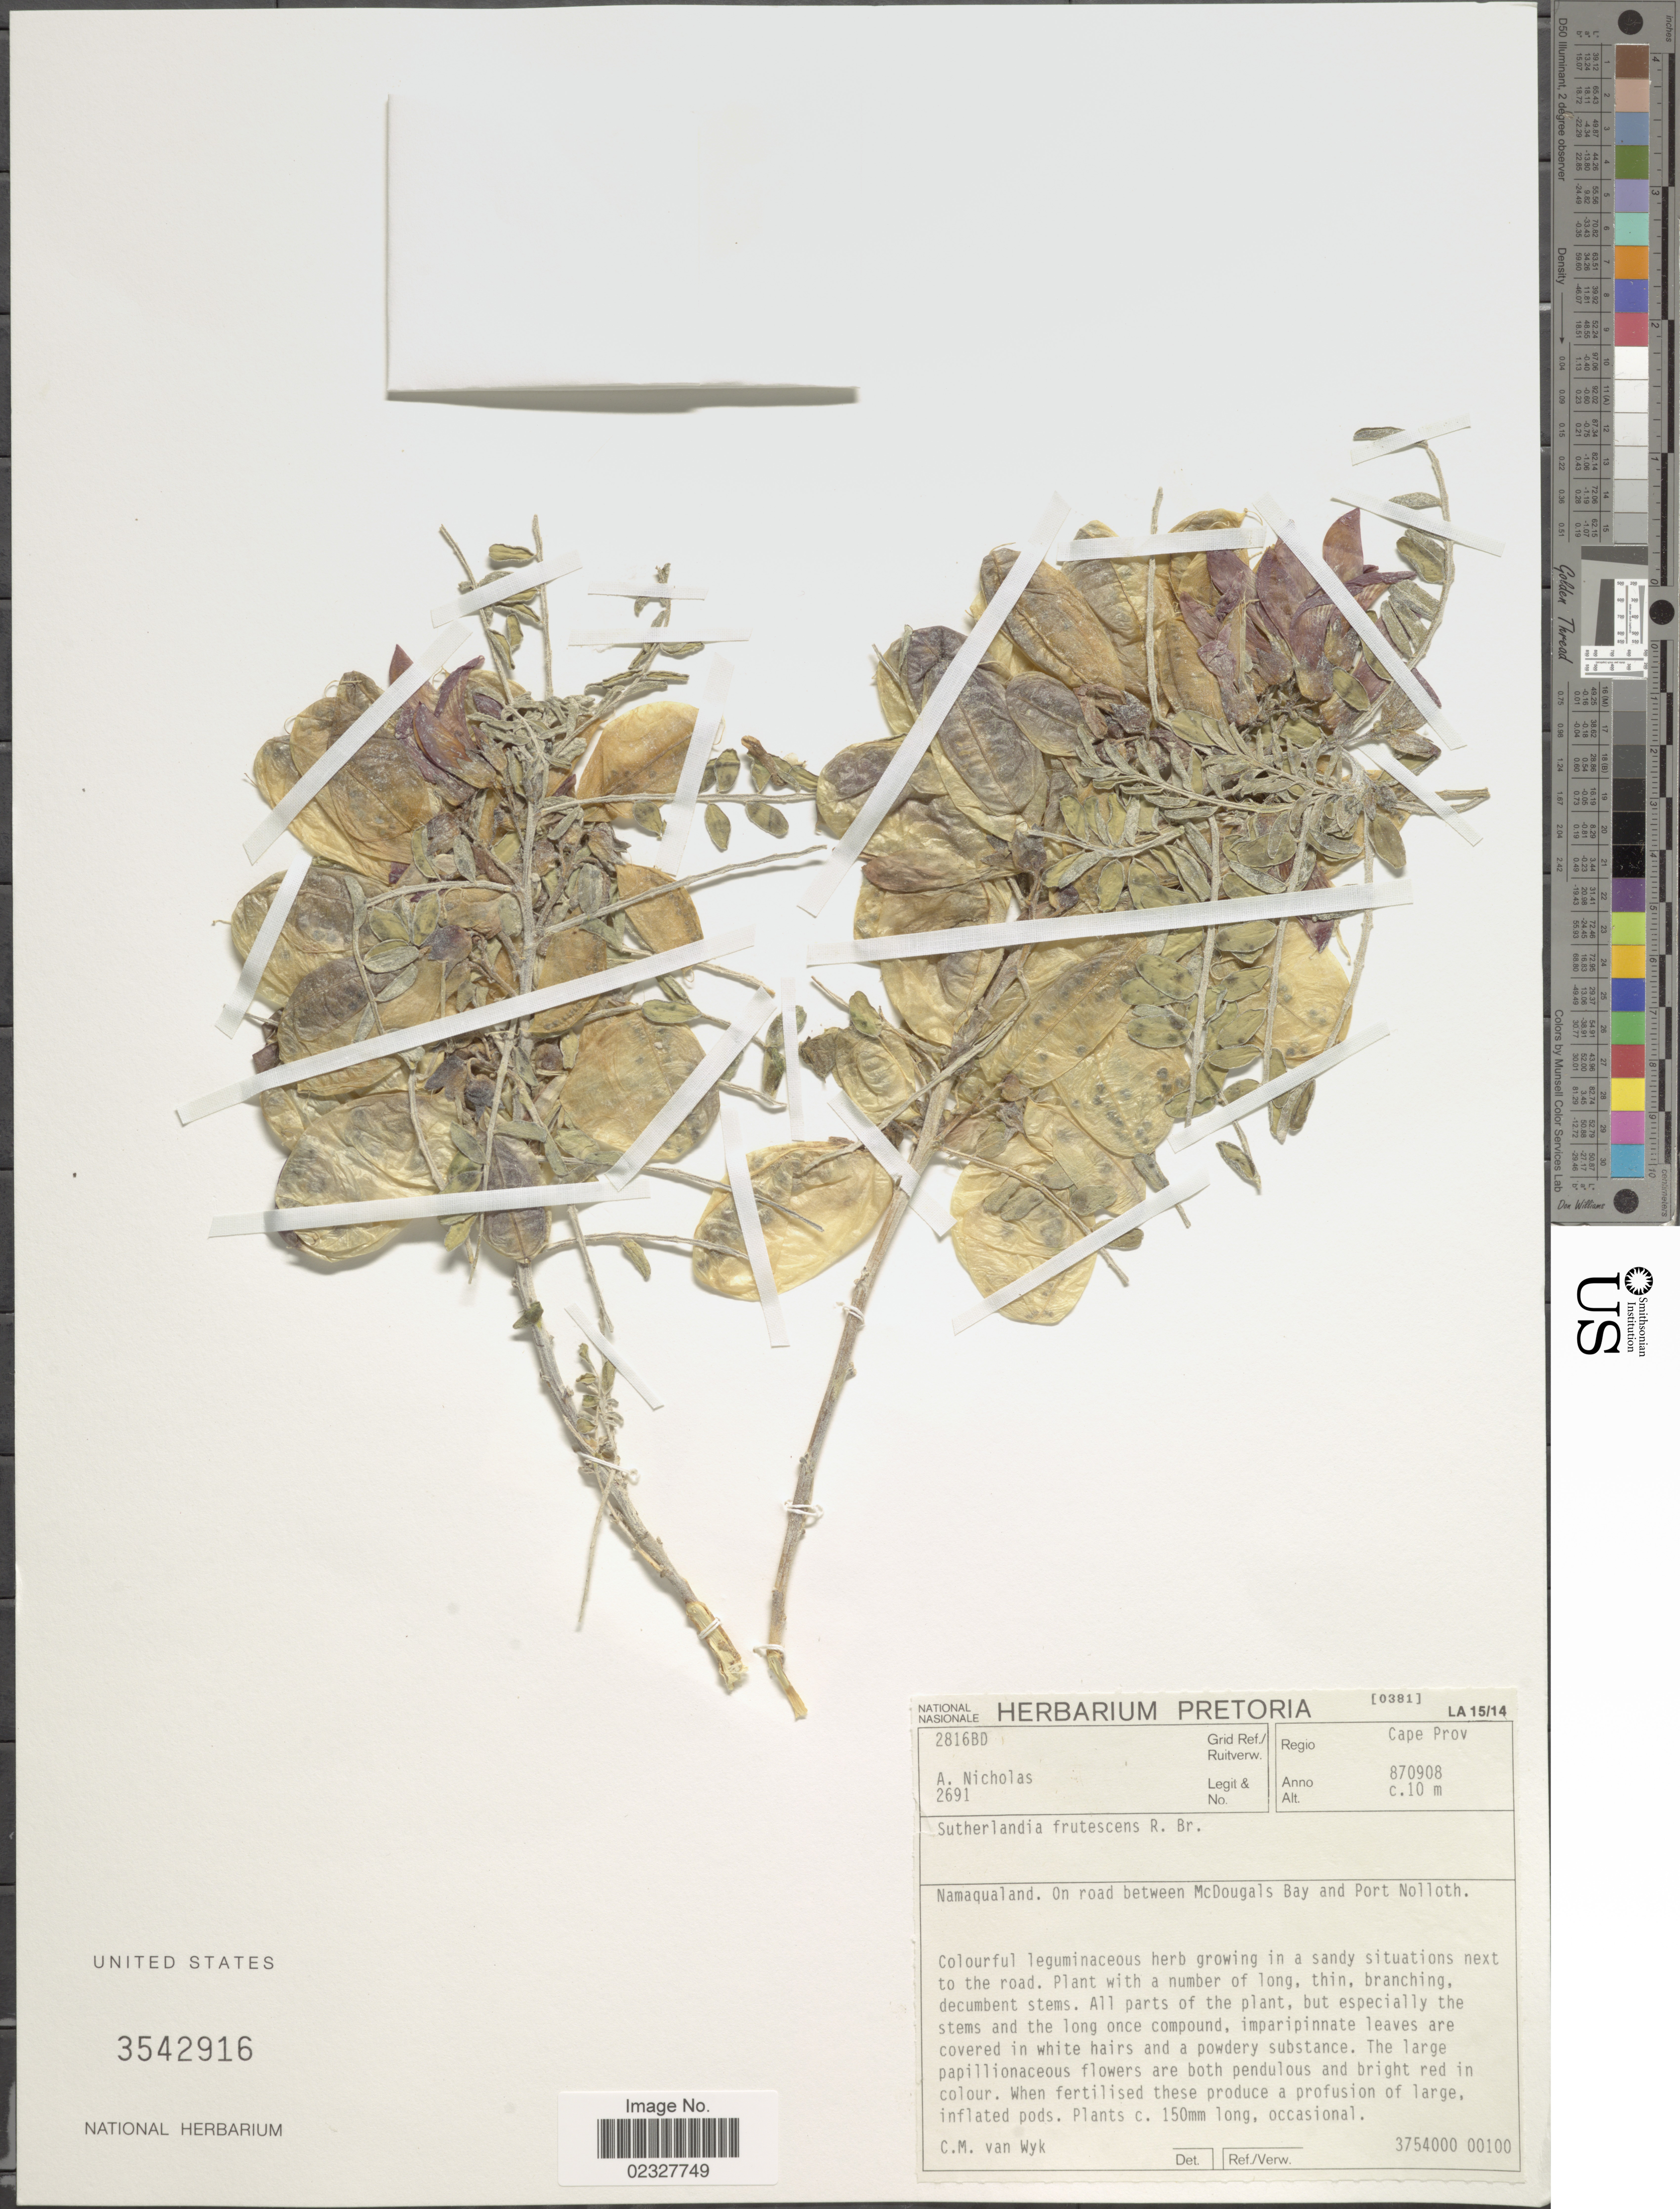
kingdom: Plantae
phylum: Tracheophyta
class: Magnoliopsida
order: Fabales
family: Fabaceae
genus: Sutherlandia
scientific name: Sutherlandia frutescens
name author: (L.) R. Br. ex W.T. Aiton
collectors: A. Nicholas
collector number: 2691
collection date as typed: Transcribed d/m/y: 9/8/87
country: South Africa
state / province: Northern Cape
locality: Cape Prov. Namaqualand. On road between McDougals Bay and Port Nolloth.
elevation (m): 10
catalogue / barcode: US 3542916